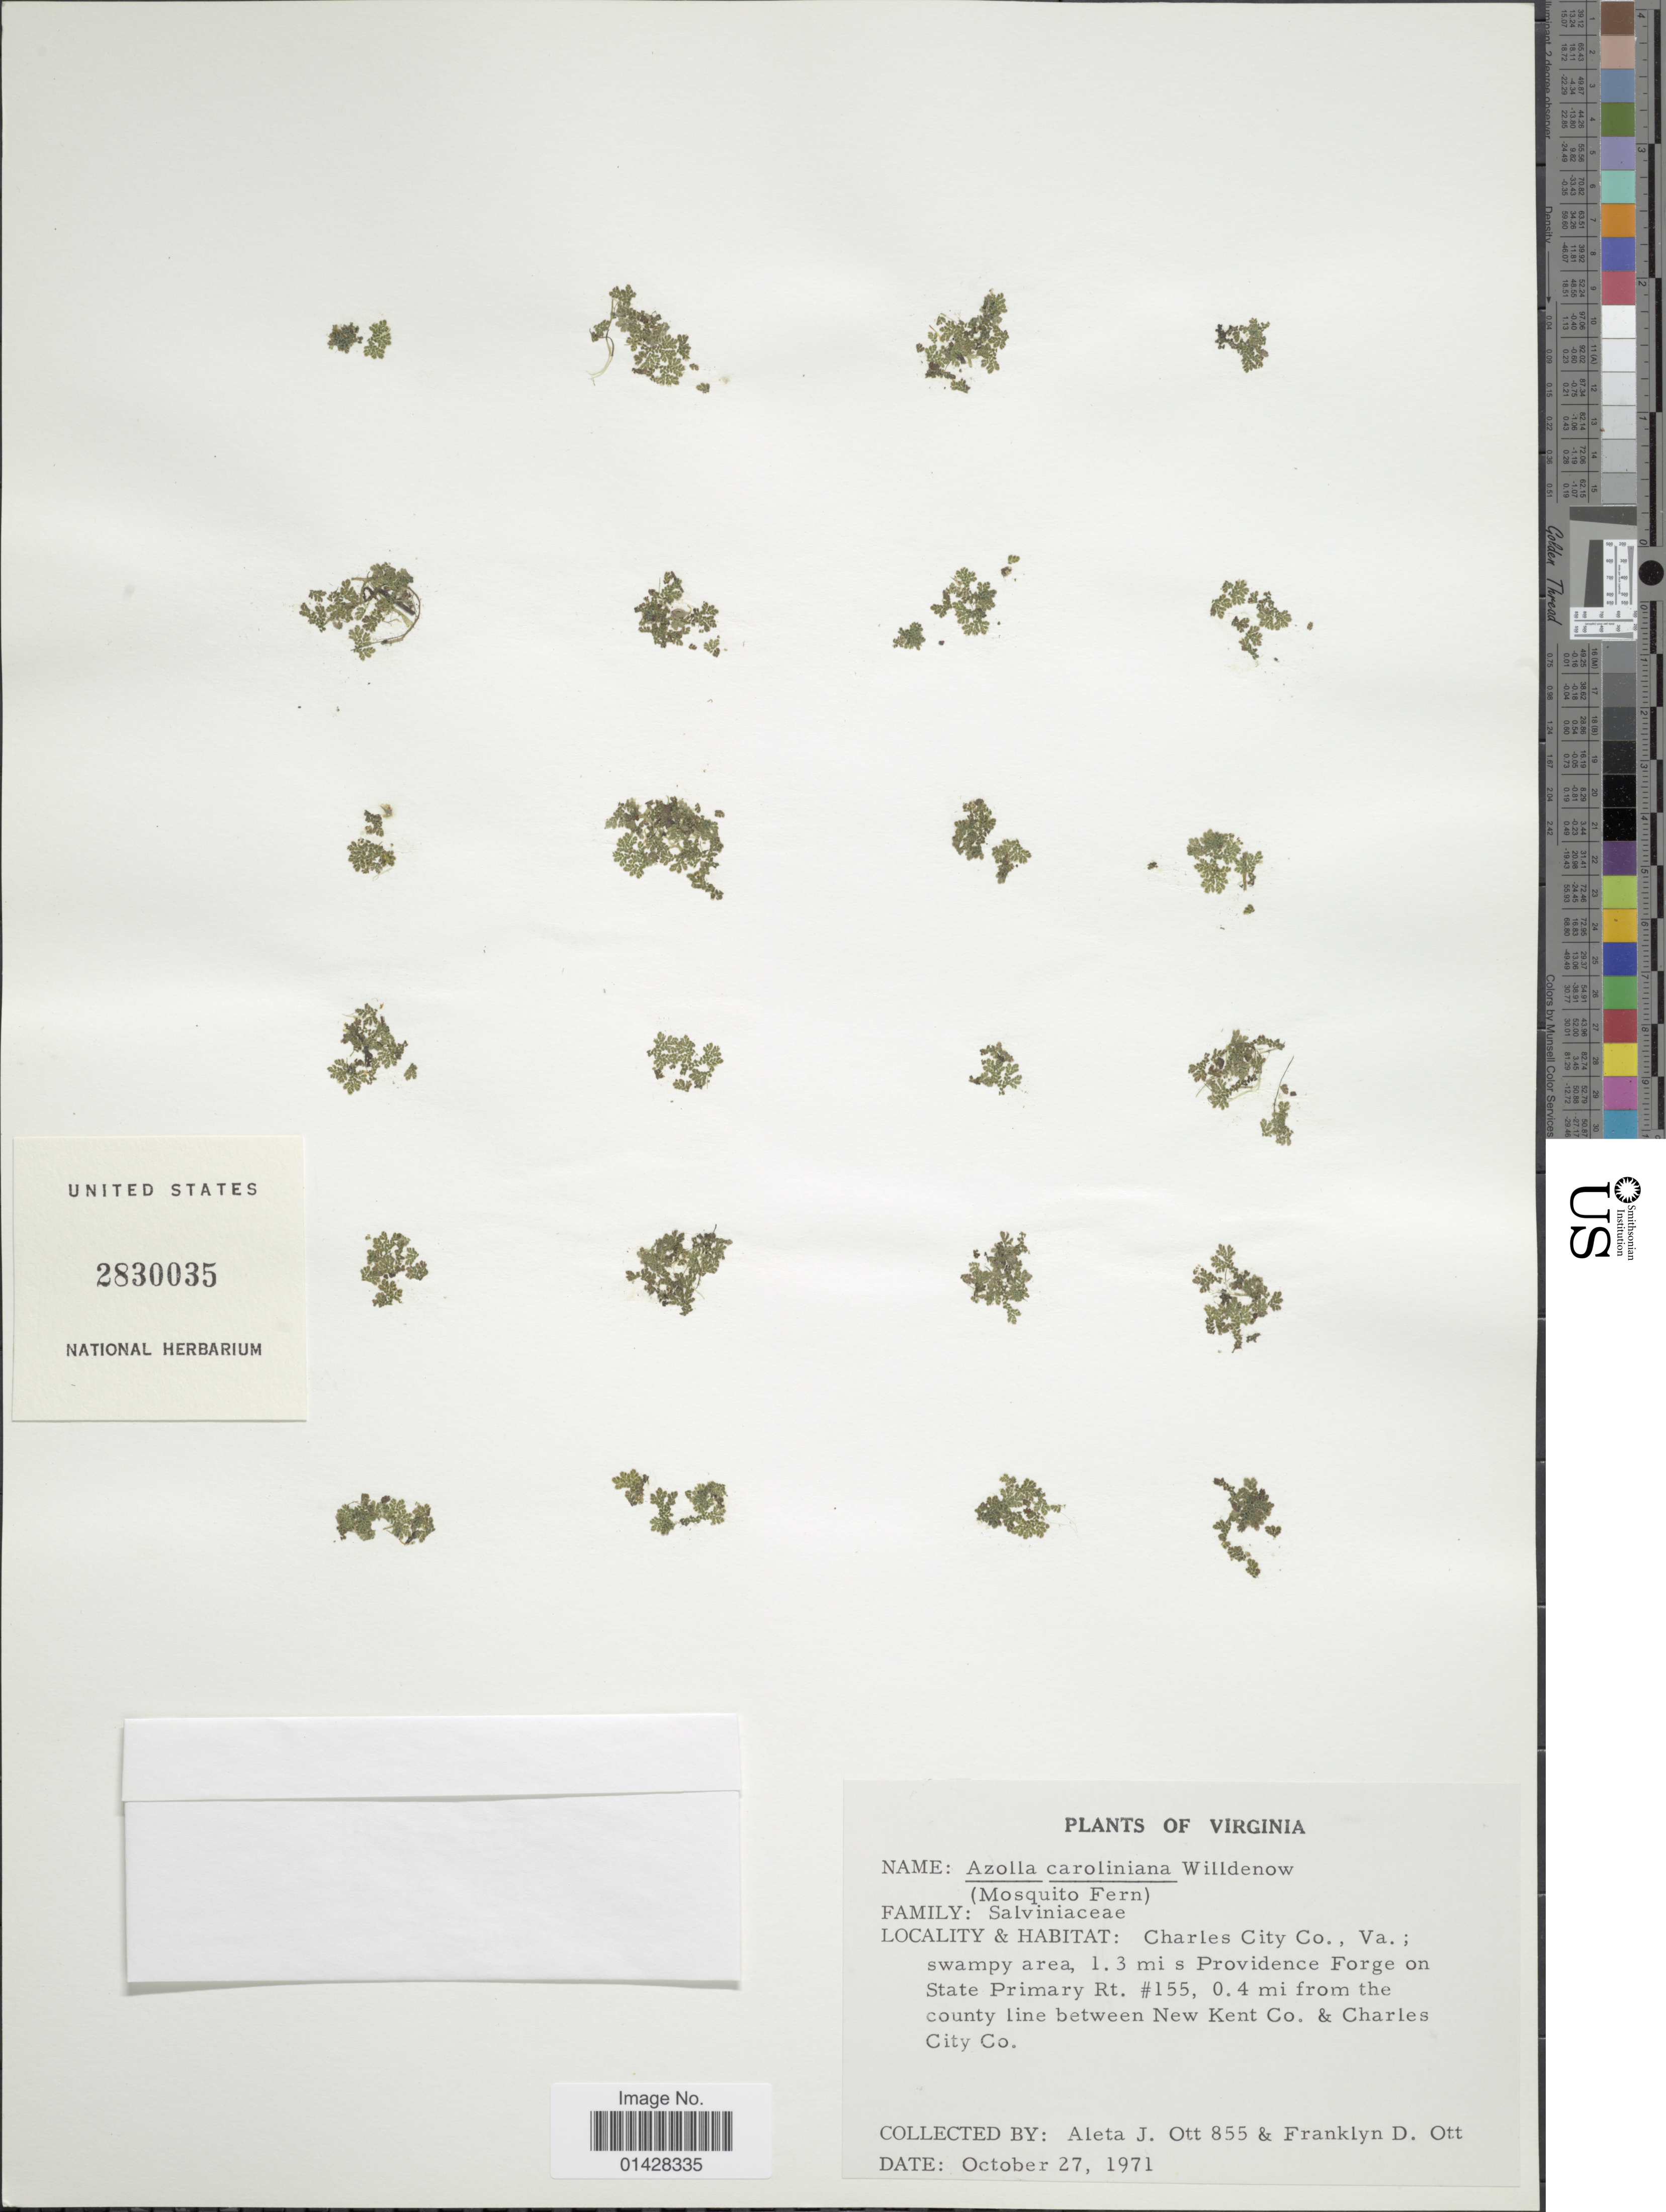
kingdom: Plantae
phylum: Tracheophyta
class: Polypodiopsida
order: Salviniales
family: Salviniaceae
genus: Azolla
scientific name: Azolla caroliniana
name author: Willd.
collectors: A. Ott & F. Ott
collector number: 855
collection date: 1971-10-27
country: United States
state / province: Virginia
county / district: Charles City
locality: Charles City Co., Va.; swampy area, 1.3 mi s Providence Forge on State Primary Rt. #155, 0.4 mi from the county line between New Kent Co. & Charles City Co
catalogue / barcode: US 2830035